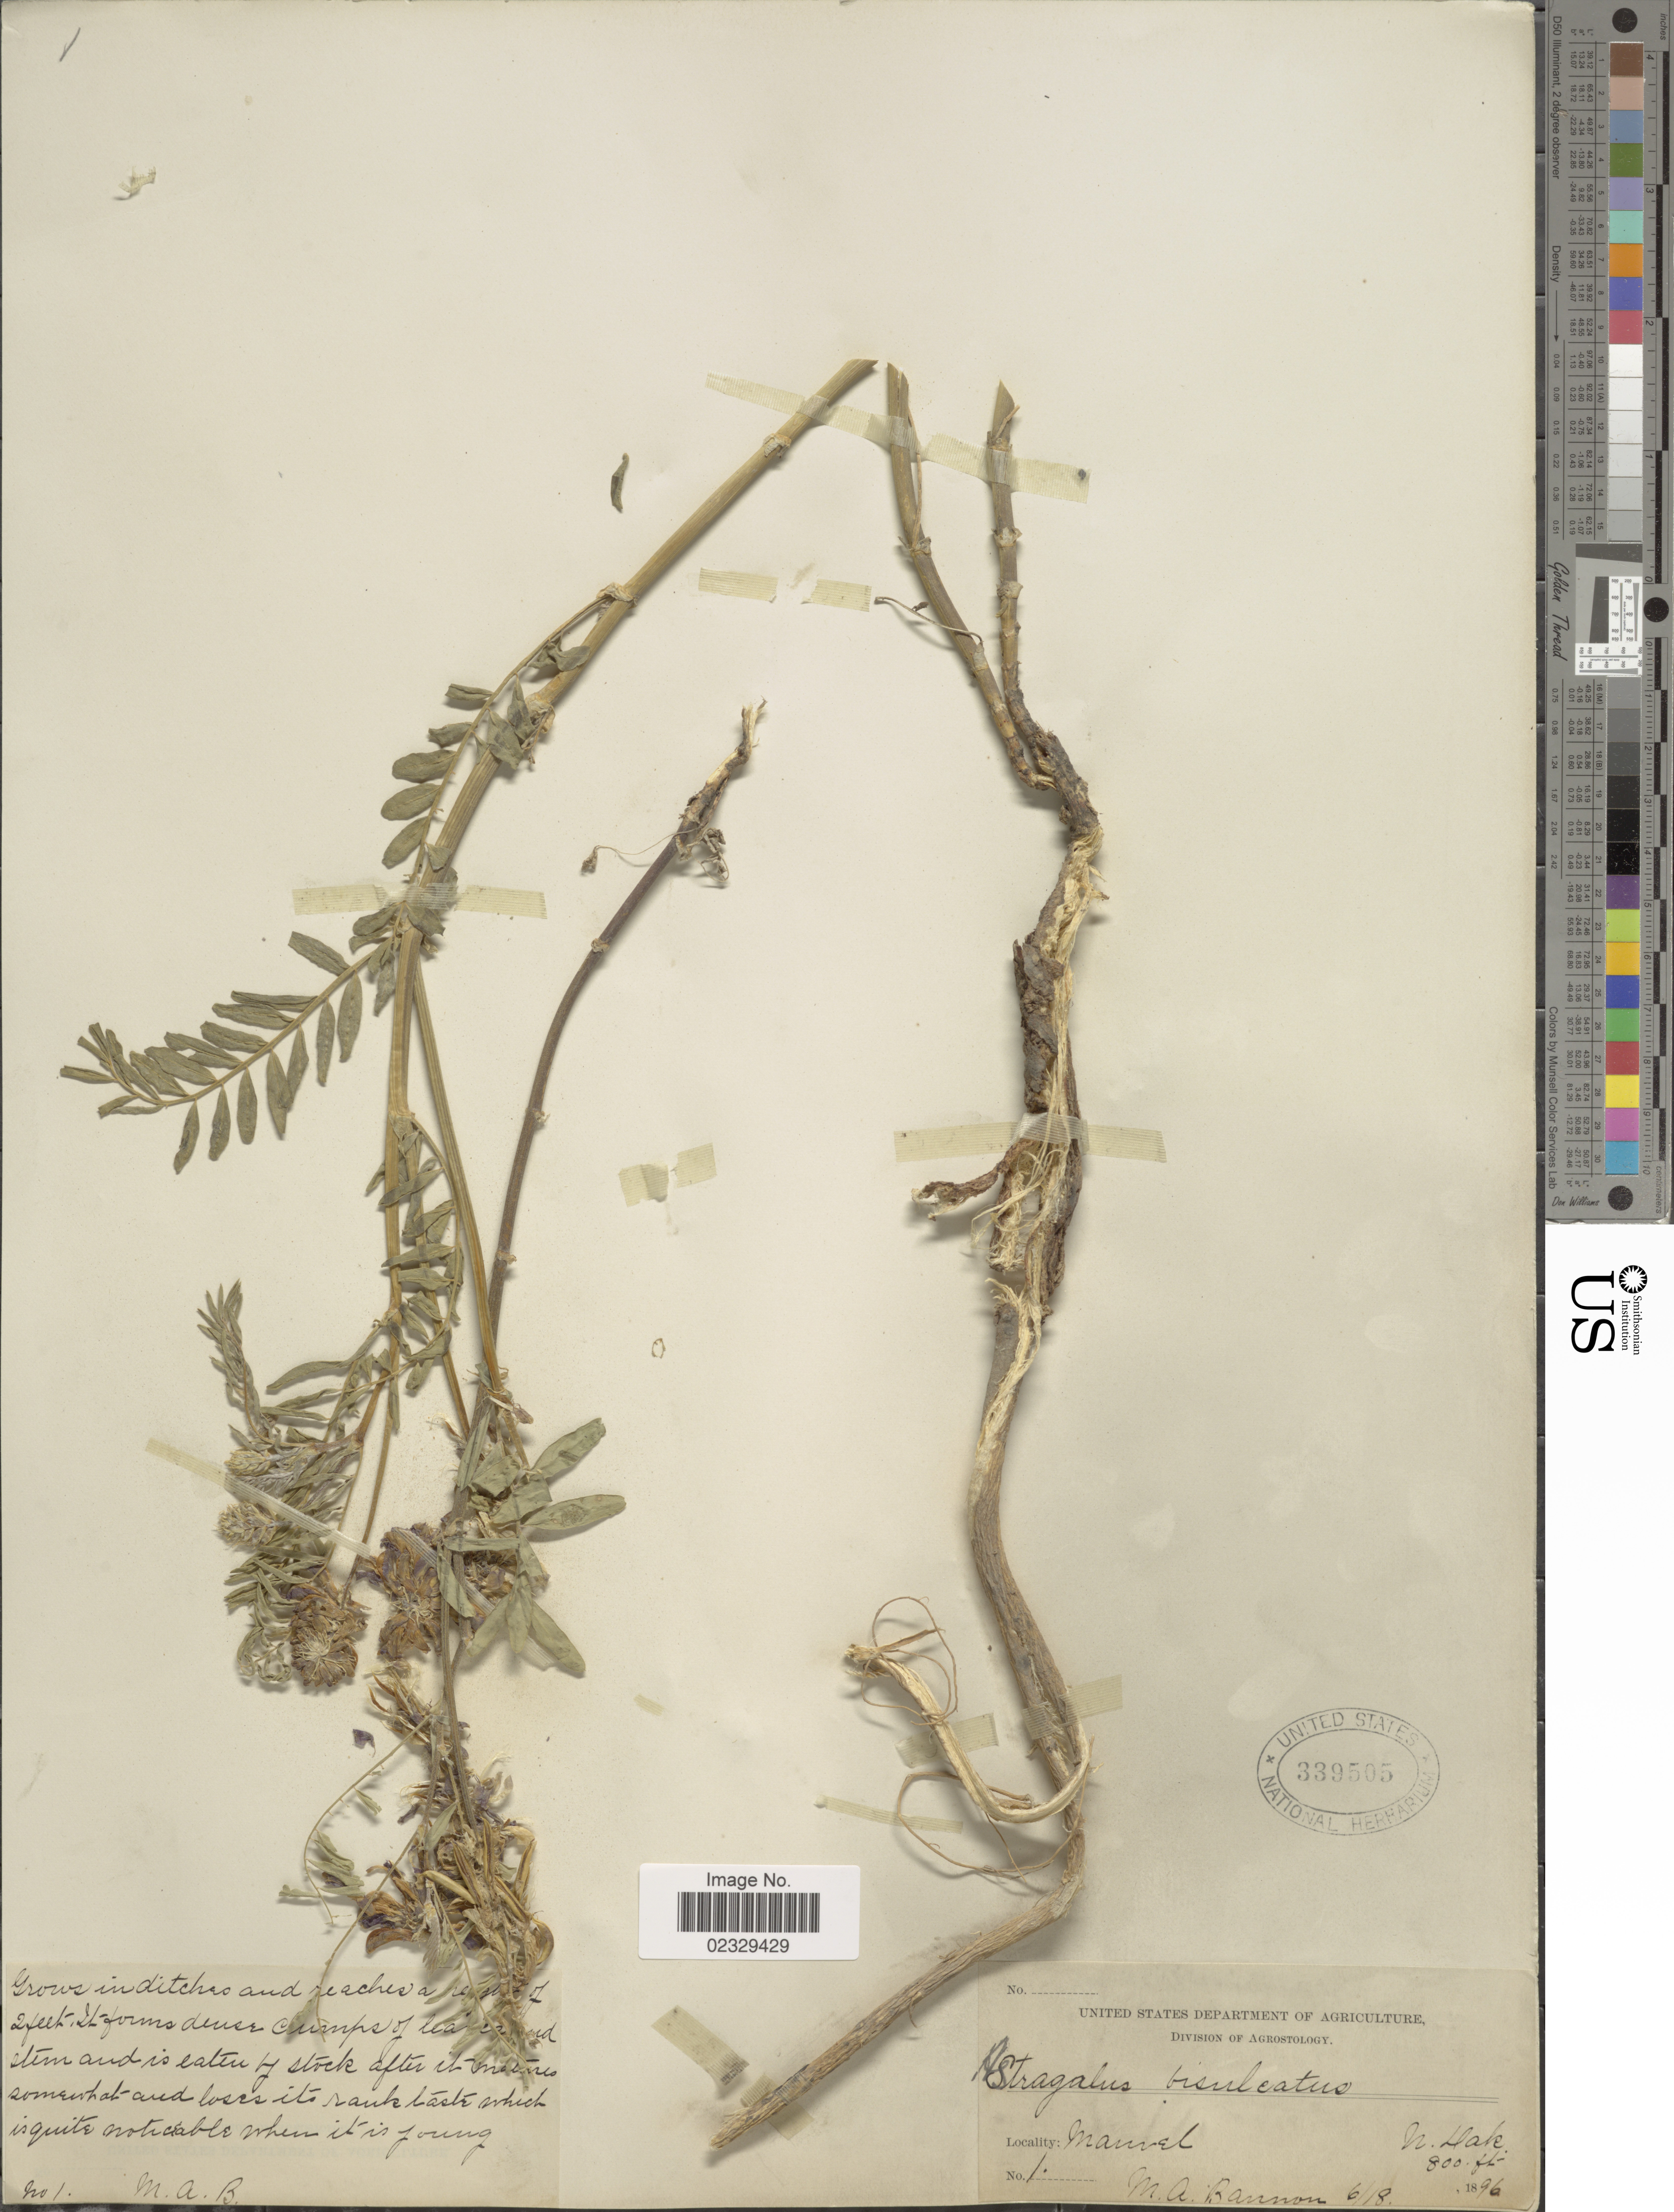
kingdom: Plantae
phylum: Tracheophyta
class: Magnoliopsida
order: Fabales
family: Fabaceae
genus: Astragalus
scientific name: Astragalus bisulcatus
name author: (Hook.) A. Gray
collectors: M. Bannon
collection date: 1896-06-18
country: United States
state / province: North Dakota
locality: Mauvel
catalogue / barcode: US 339505